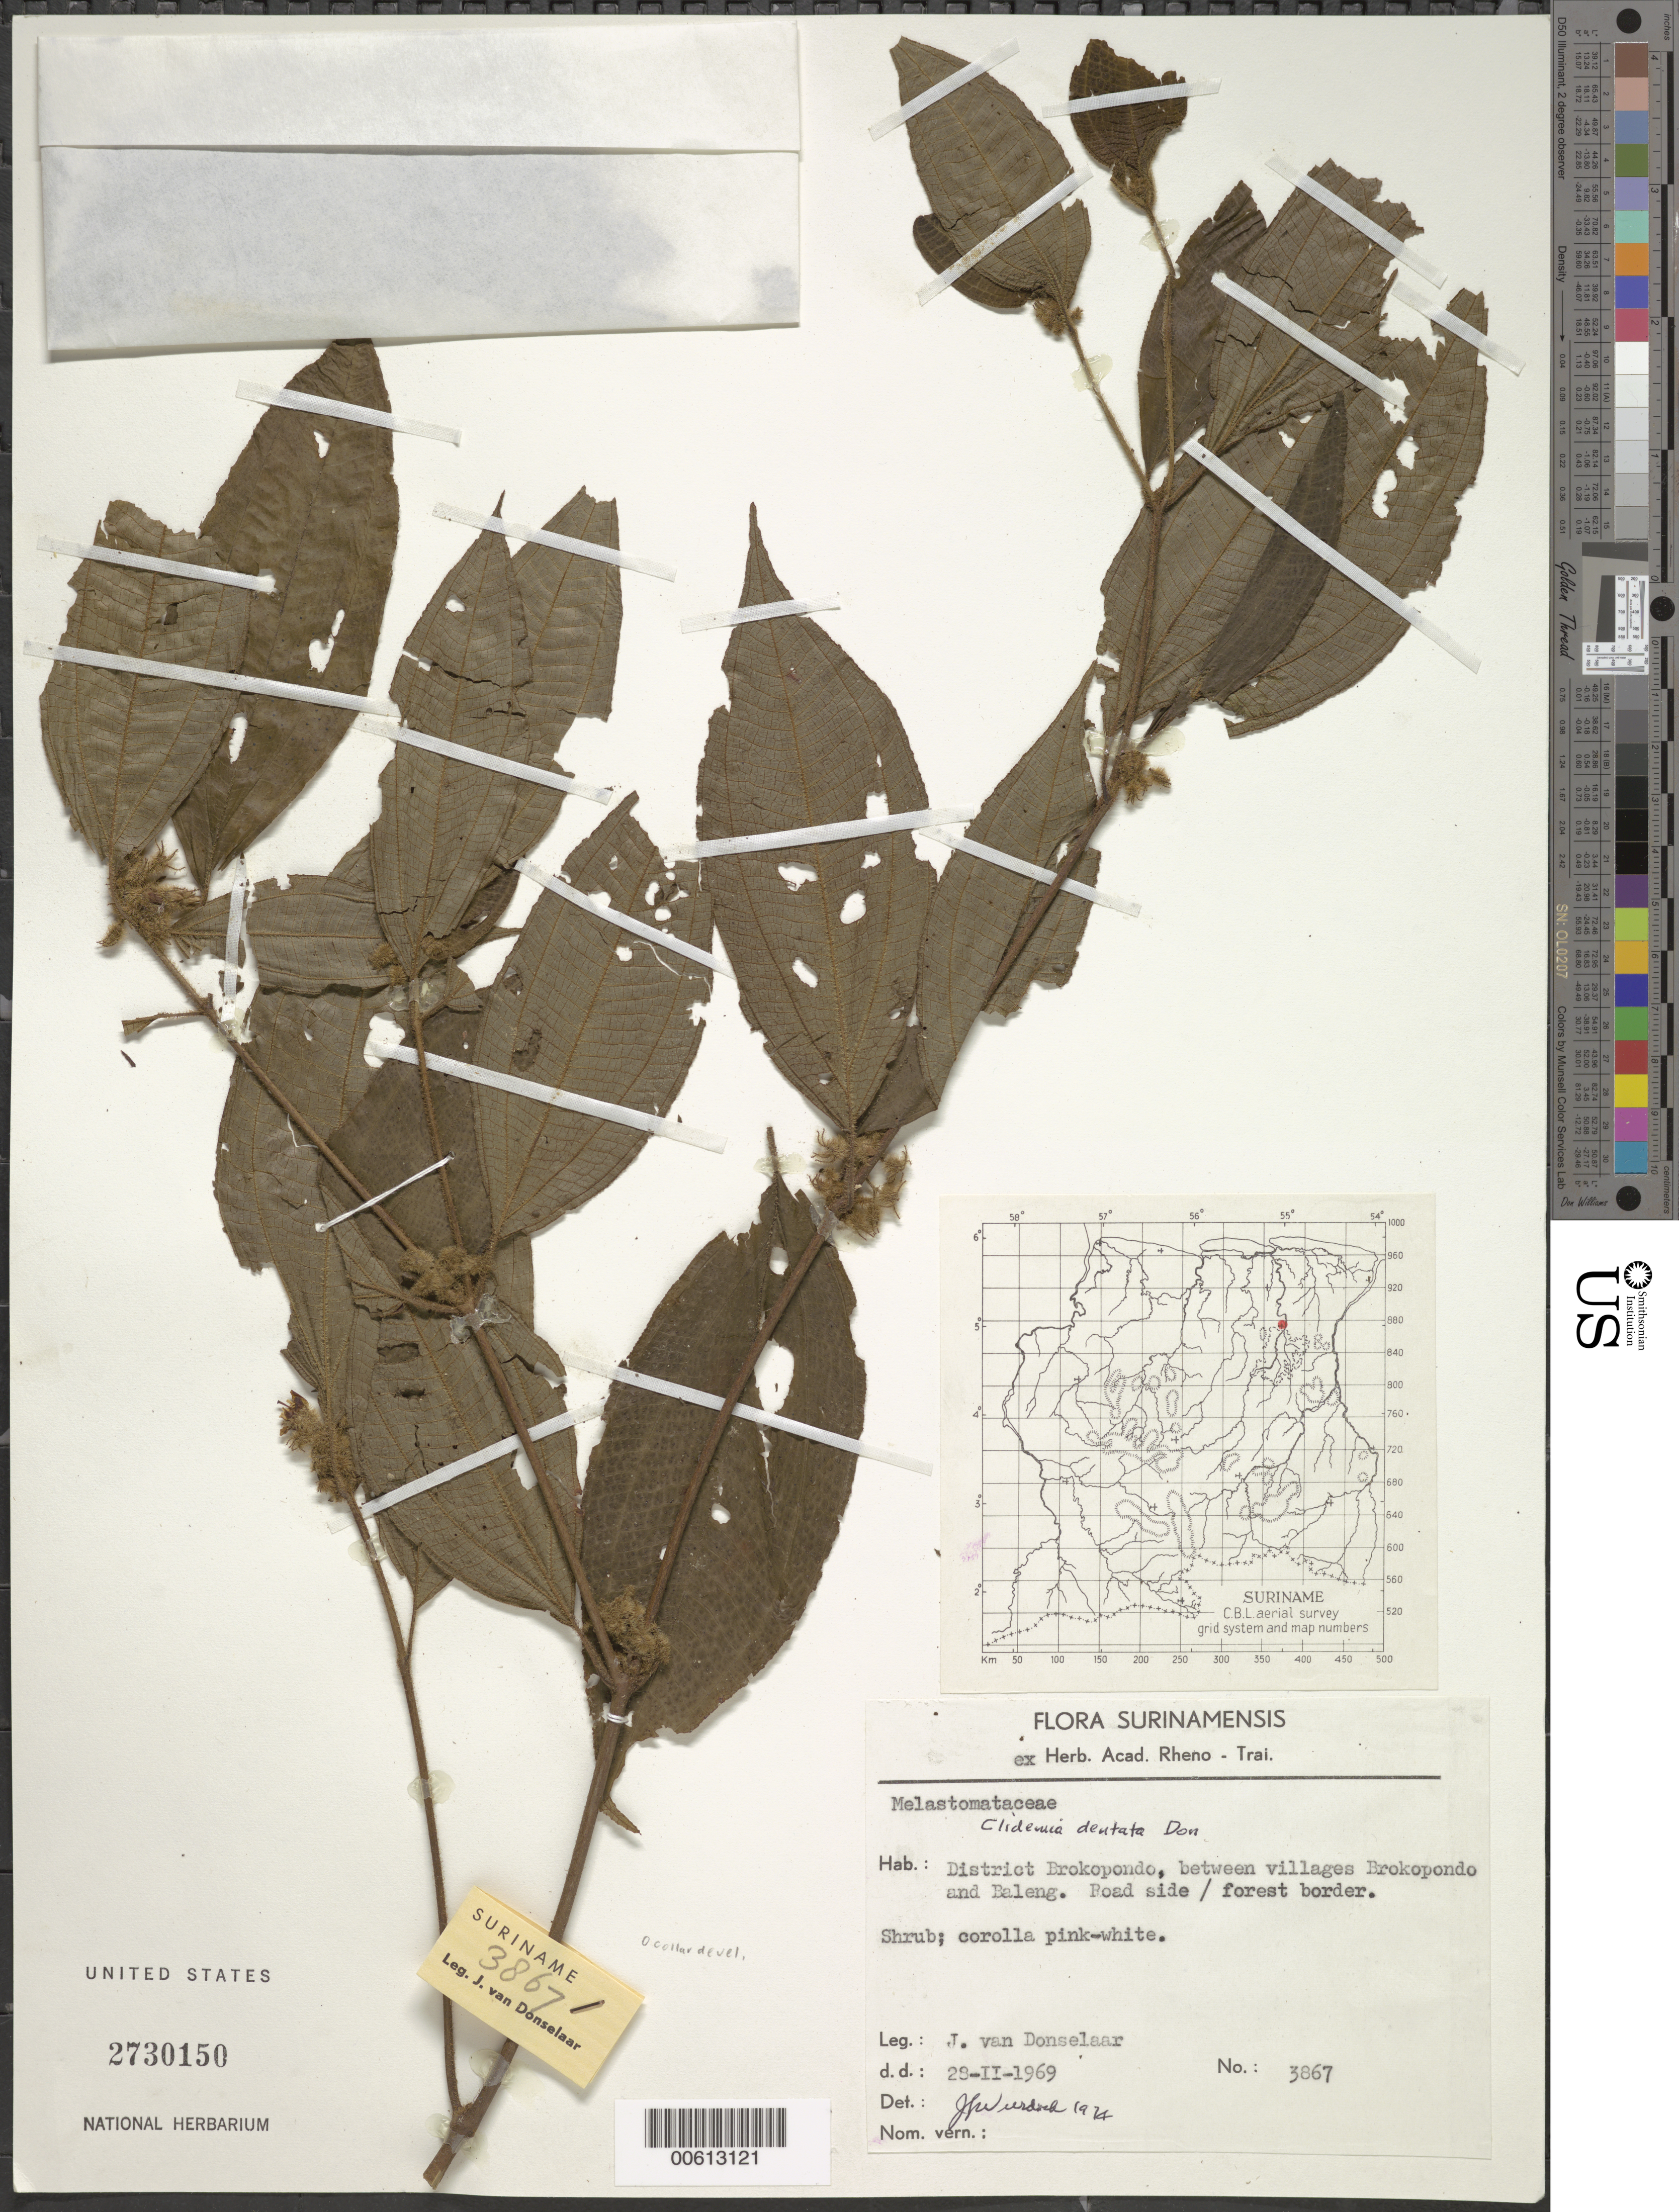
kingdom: Plantae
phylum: Tracheophyta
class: Magnoliopsida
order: Myrtales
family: Melastomataceae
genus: Clidemia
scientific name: Clidemia dentata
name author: D. Don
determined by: Wurdack, John J., (US), US (UNITED STATES)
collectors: J. Donselaar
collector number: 3867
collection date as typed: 28-Feb-69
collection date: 1969-02-28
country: Suriname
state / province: Brokopondo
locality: Brokopondo-Baleng, betw. villages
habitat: Road side, forest border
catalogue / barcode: US 2730150